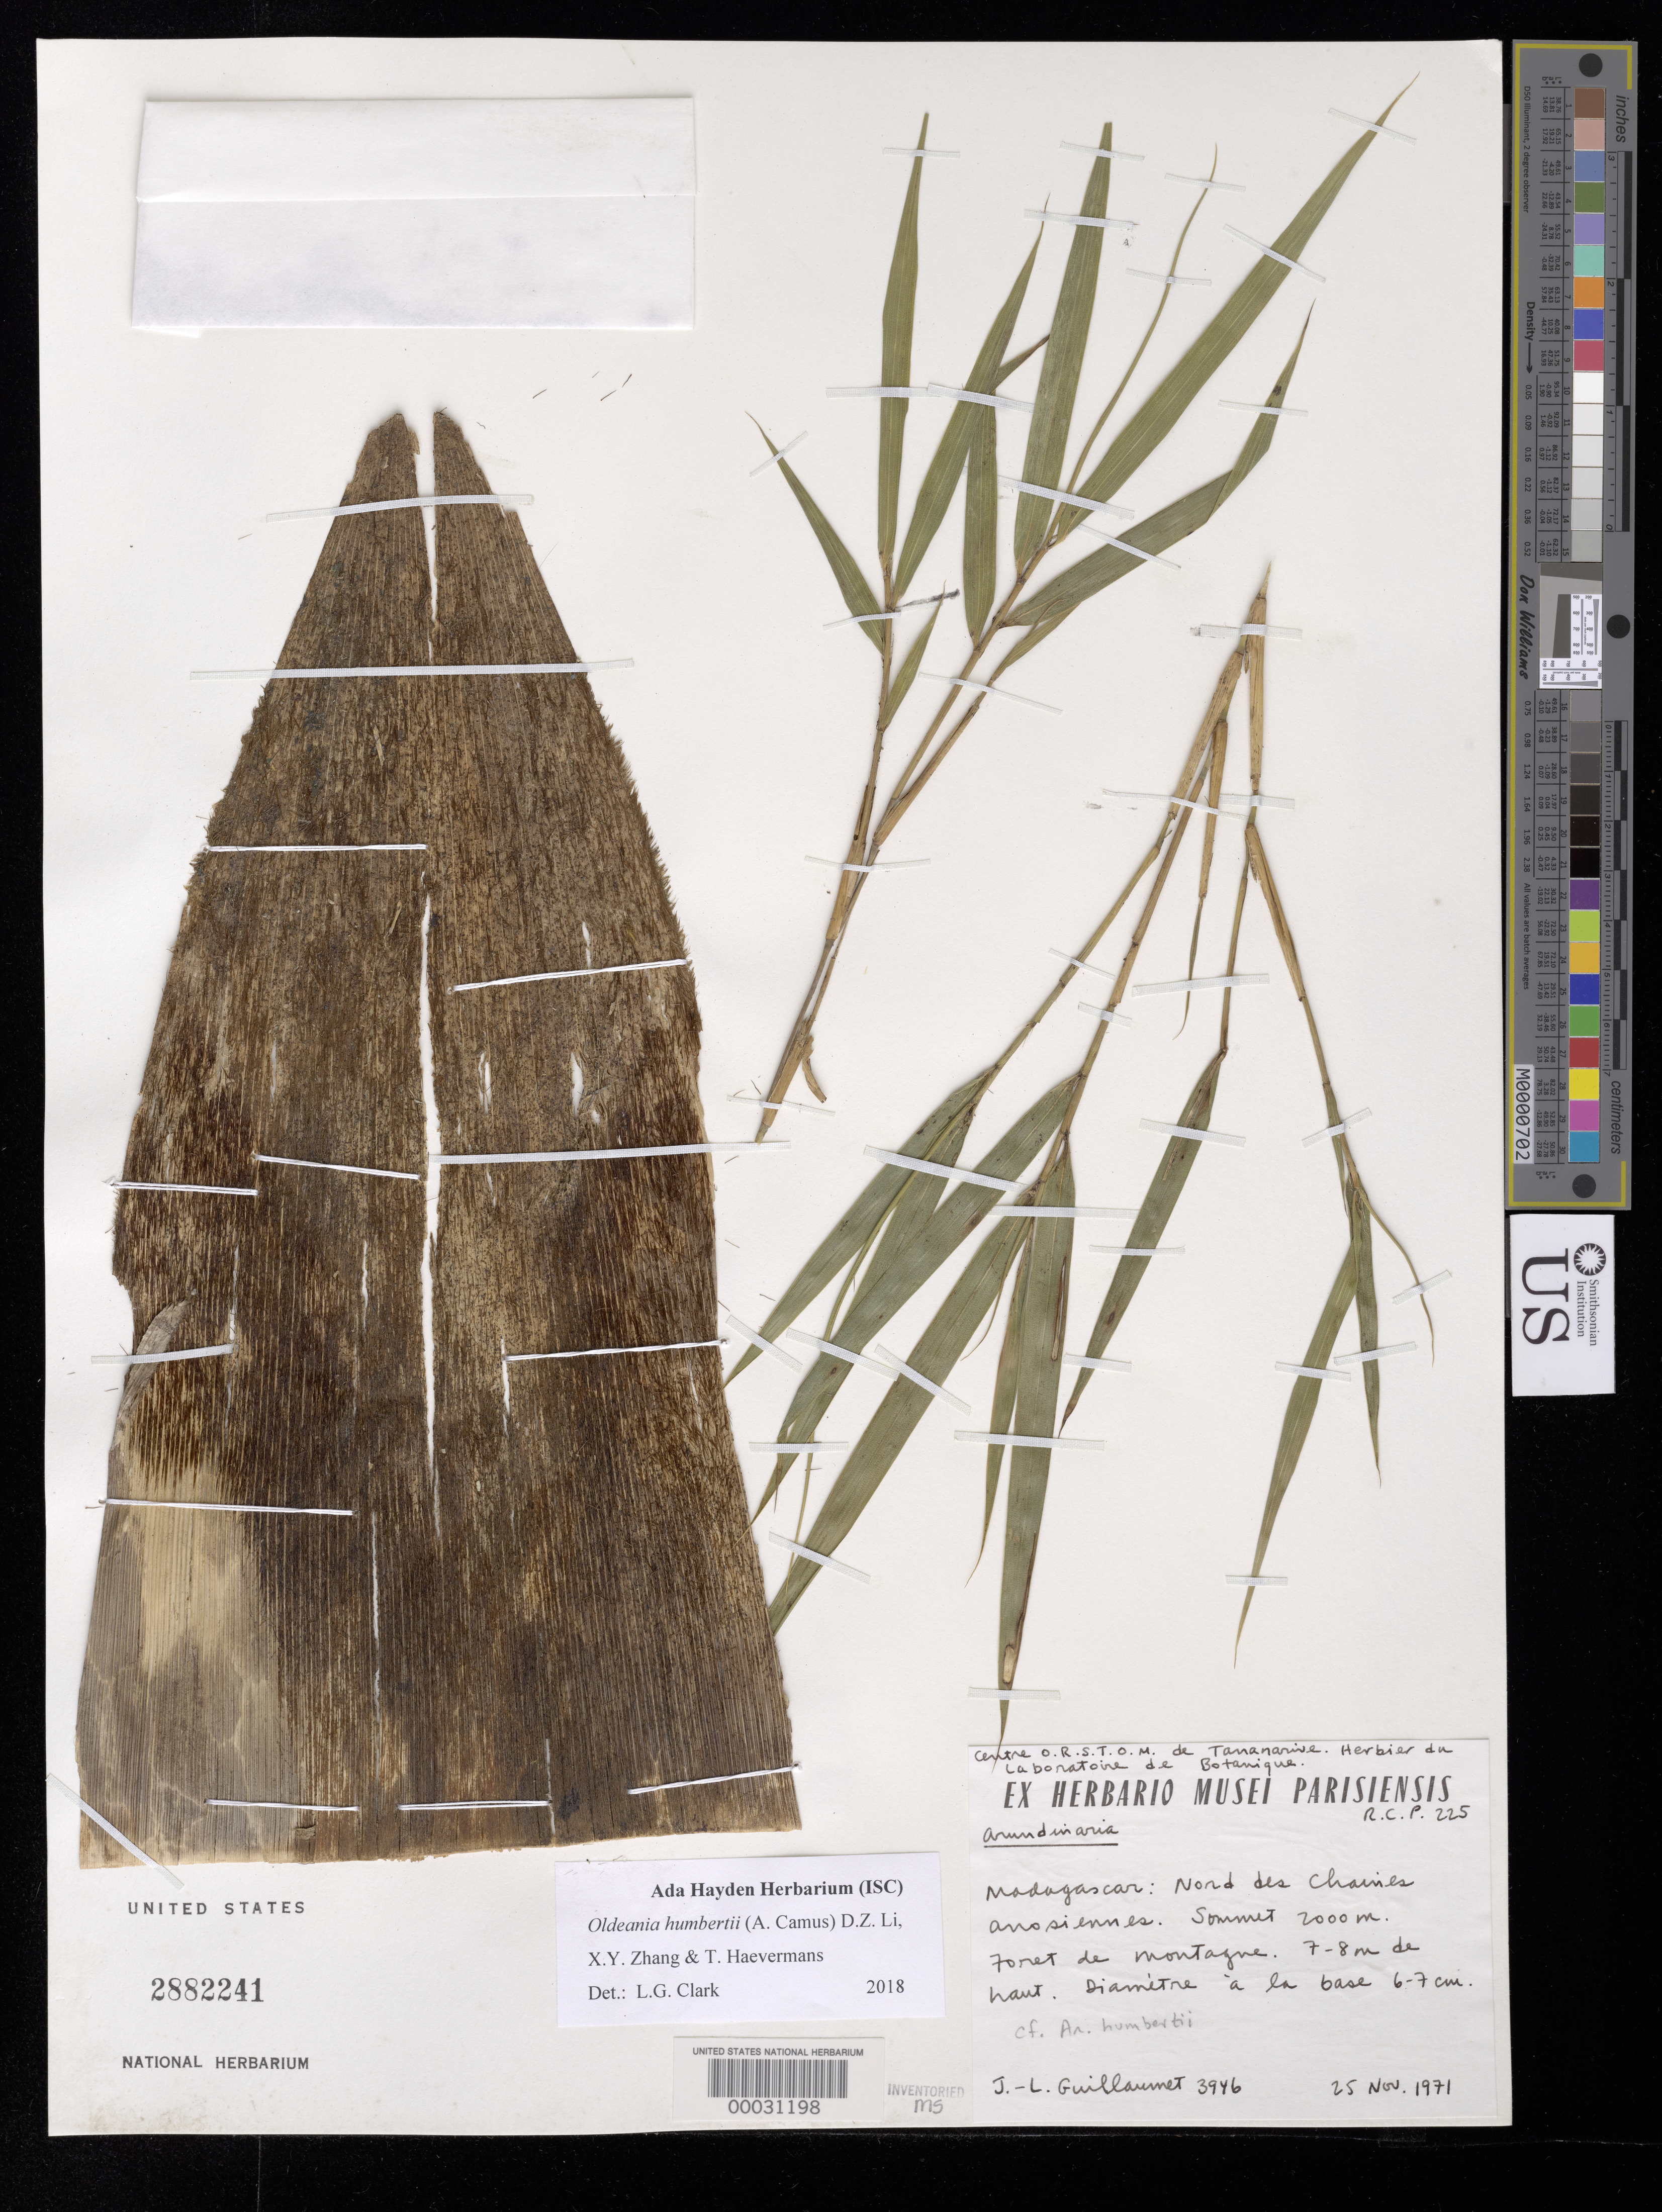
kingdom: Plantae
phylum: Tracheophyta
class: Liliopsida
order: Poales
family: Poaceae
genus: Oldeania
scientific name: Oldeania humbertii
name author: (A. Camus) D.Z. Li et al.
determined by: Clark, L. G.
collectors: J. Guillaumet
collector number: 3946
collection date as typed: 25 Nov 1971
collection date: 1971-11-25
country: Madagascar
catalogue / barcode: US 2882241